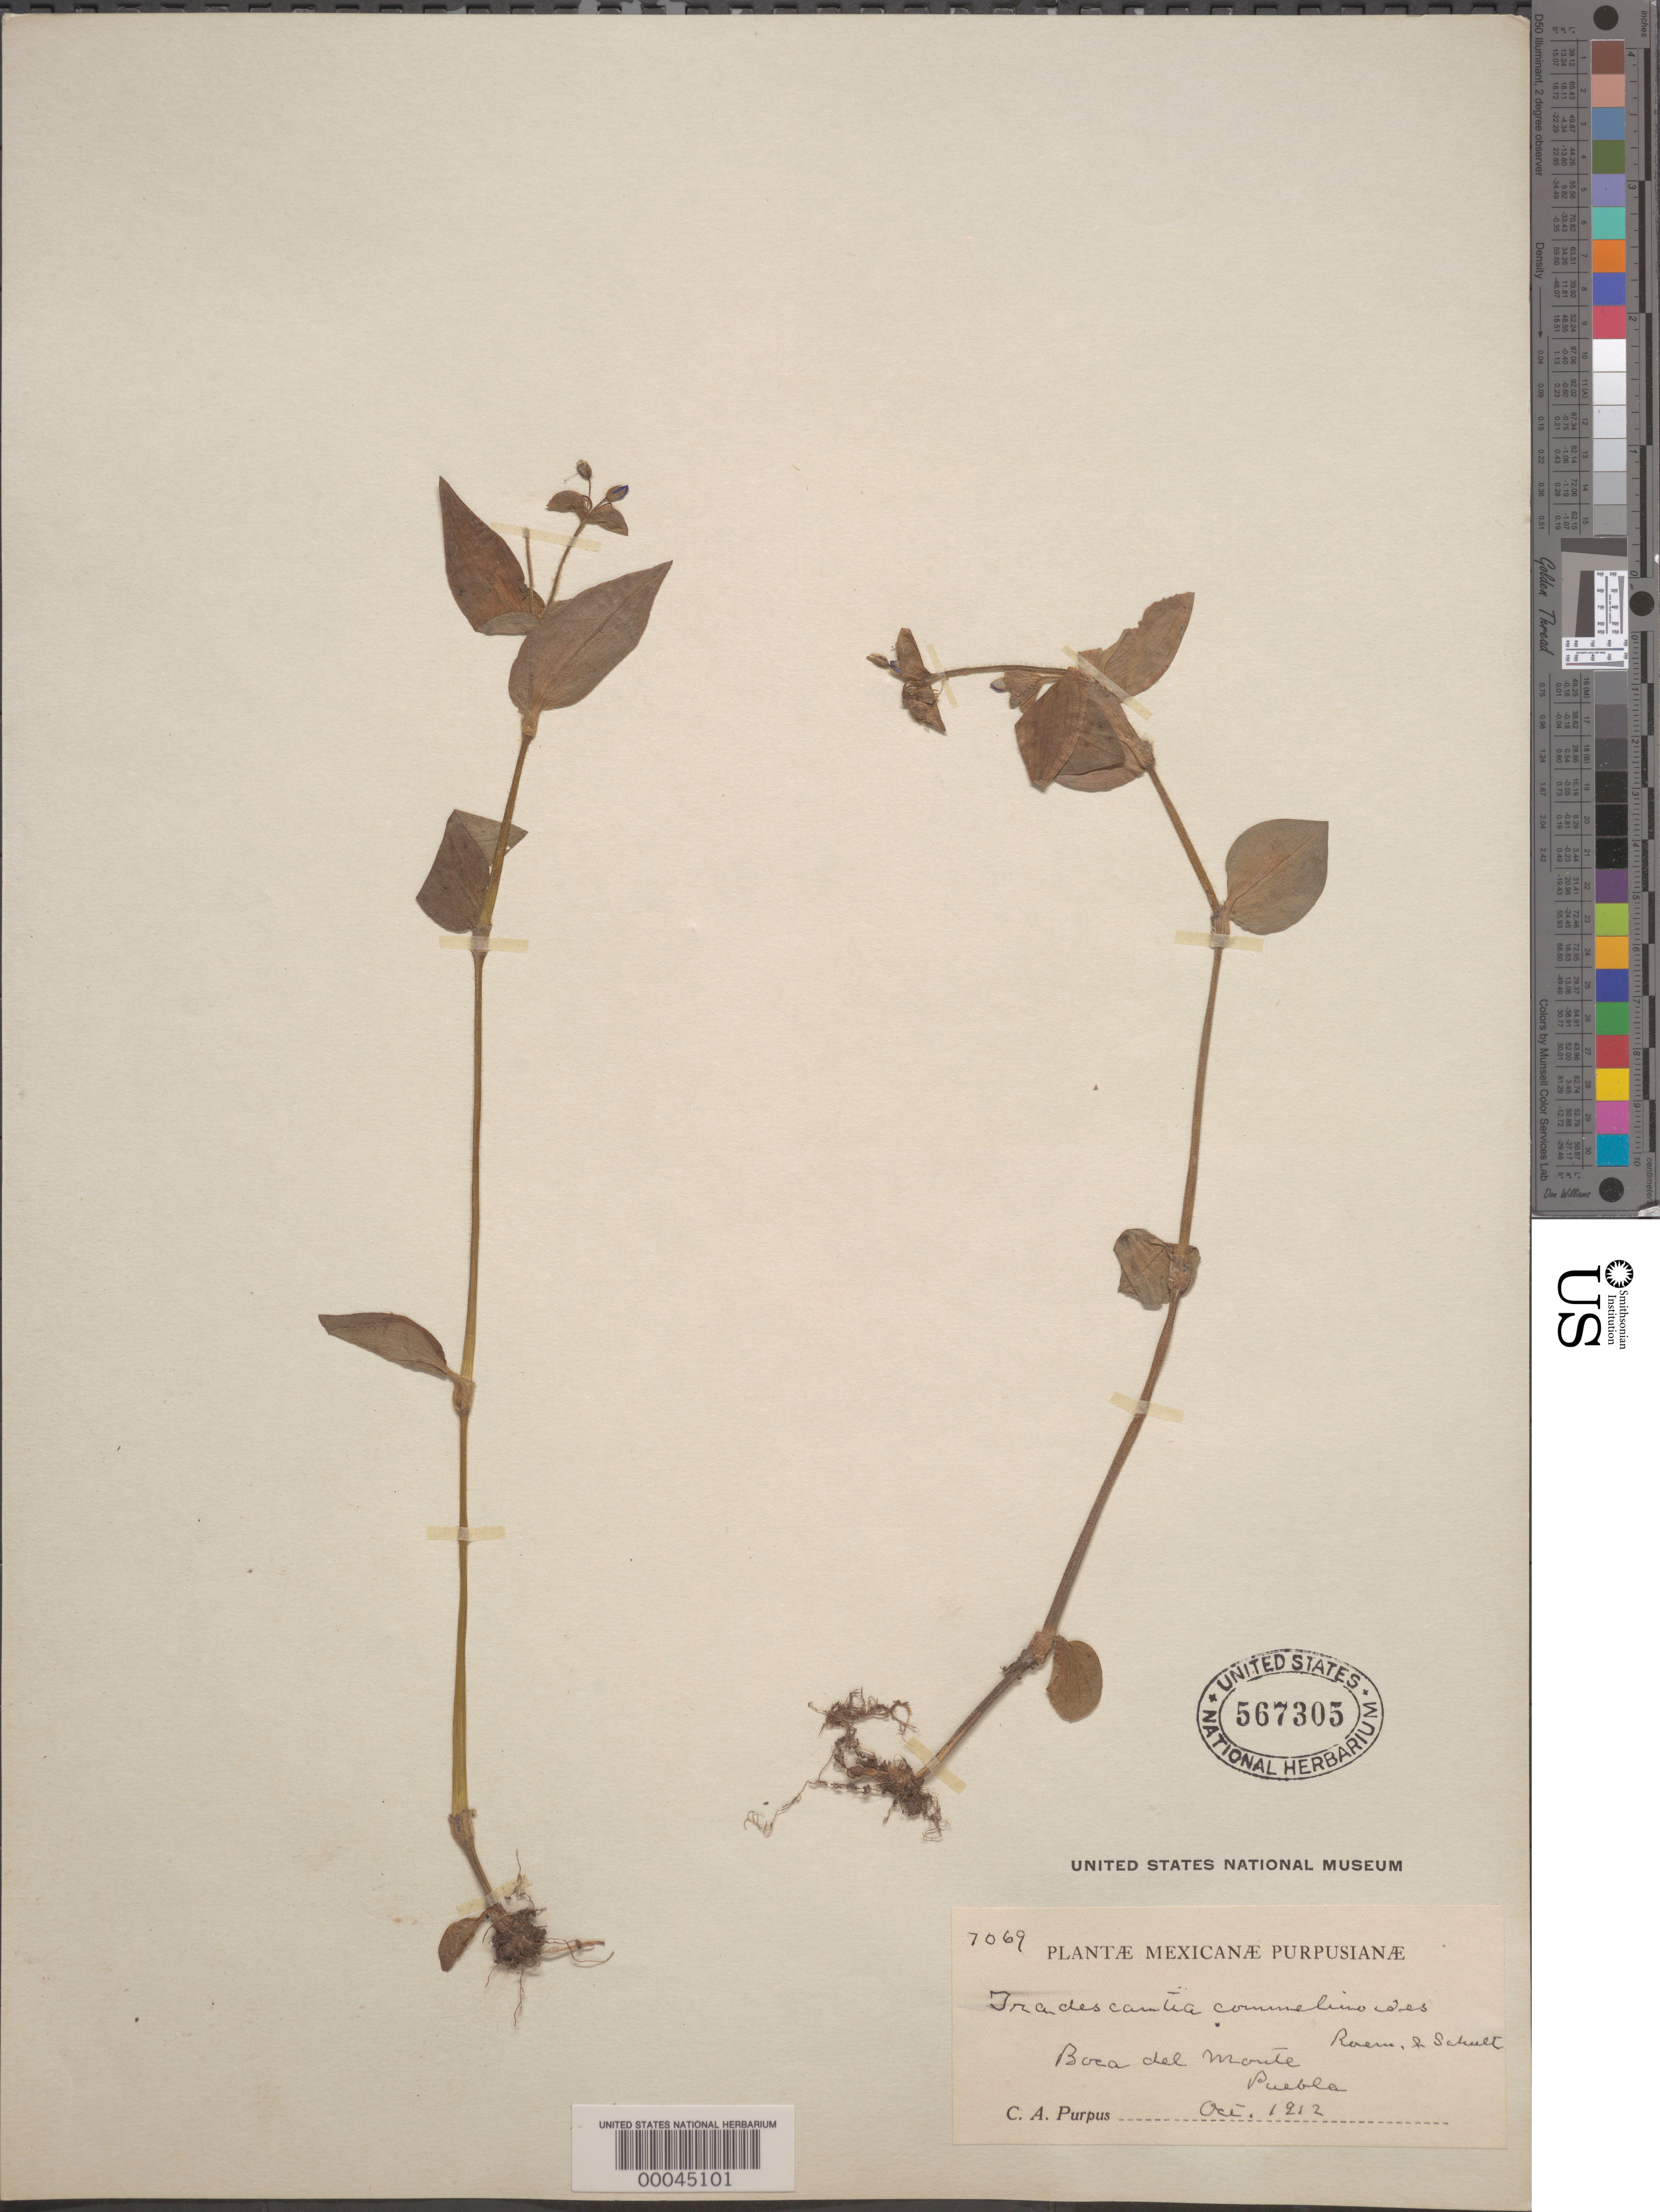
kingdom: Plantae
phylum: Tracheophyta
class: Liliopsida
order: Commelinales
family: Commelinaceae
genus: Tradescantia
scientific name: Tradescantia commelinoides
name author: Schult. & Schult. f.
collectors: C. A. Purpus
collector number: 7069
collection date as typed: Oct 1912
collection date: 1912-10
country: Mexico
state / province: Puebla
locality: Boca del monte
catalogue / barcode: US 567305